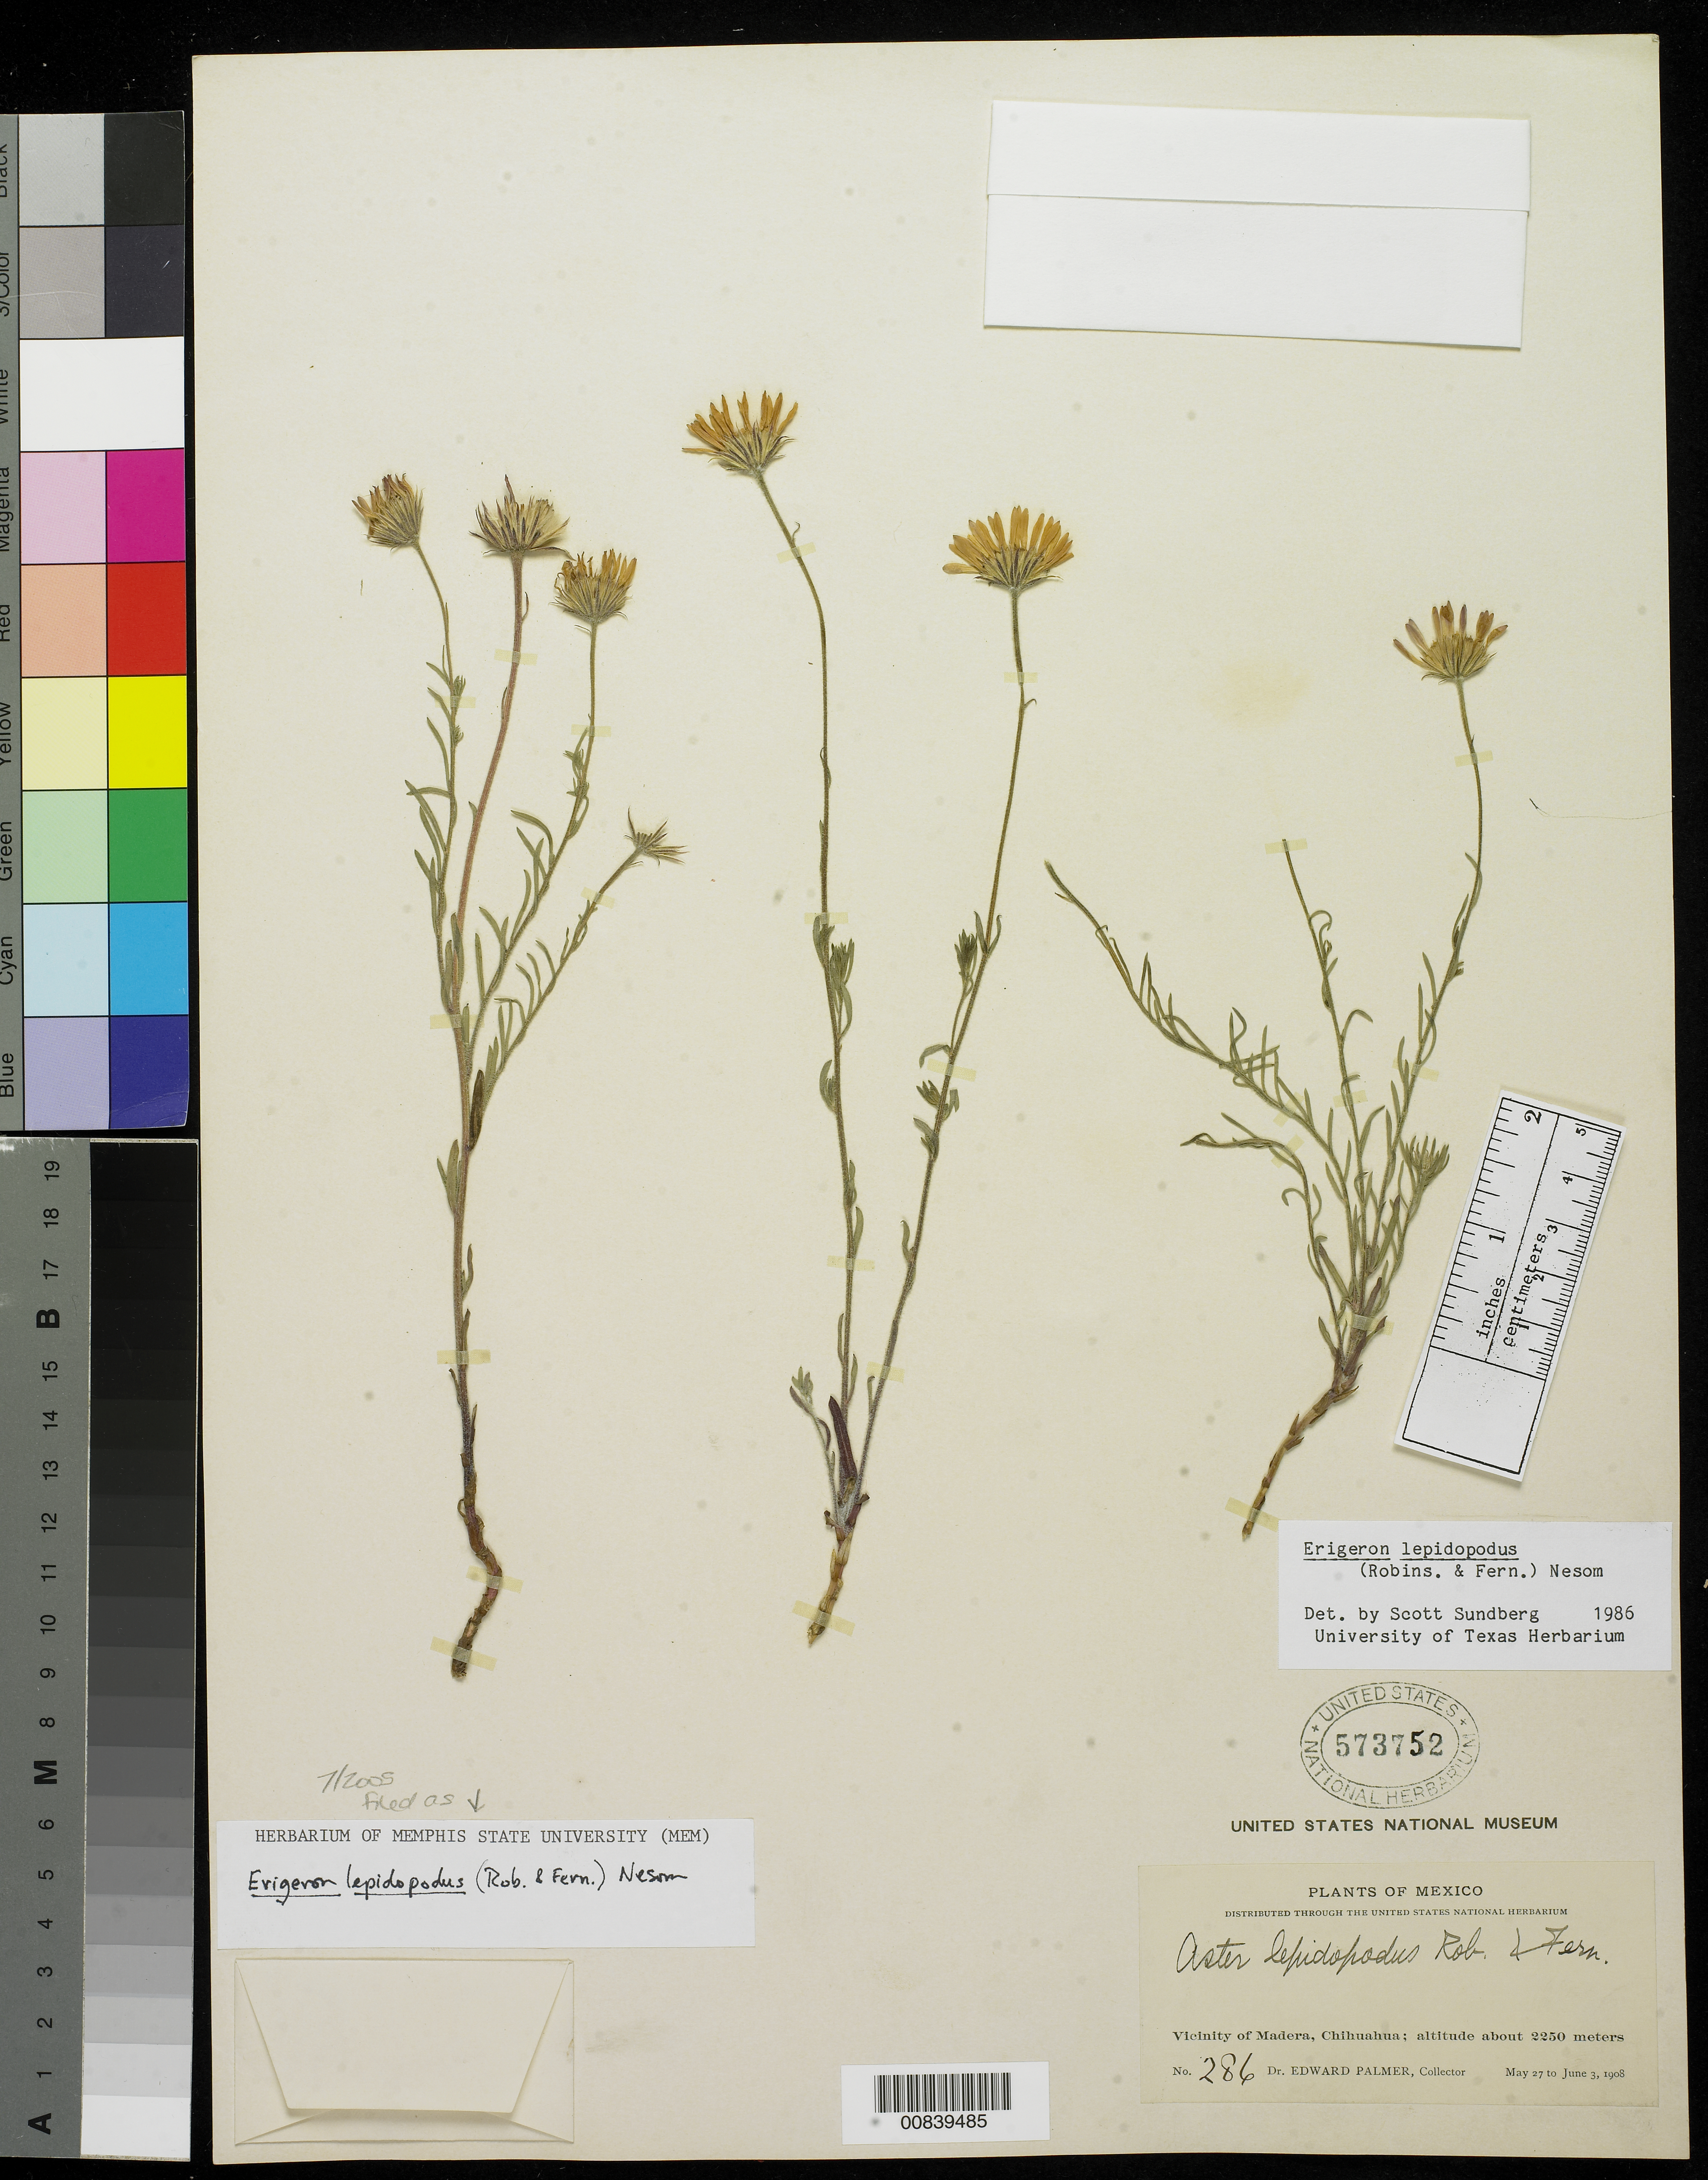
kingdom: Plantae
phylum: Tracheophyta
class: Magnoliopsida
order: Asterales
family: Asteraceae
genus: Erigeron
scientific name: Erigeron lepidopodus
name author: (B.L. Rob. & Fernald) G.L. Nesom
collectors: E. Palmer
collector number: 286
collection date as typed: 27 May 1908 to 03 Jun 1908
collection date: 1908-05-27/1908-06-03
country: Mexico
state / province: Chihuahua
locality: Vicinity of Madera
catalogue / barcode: US 573752